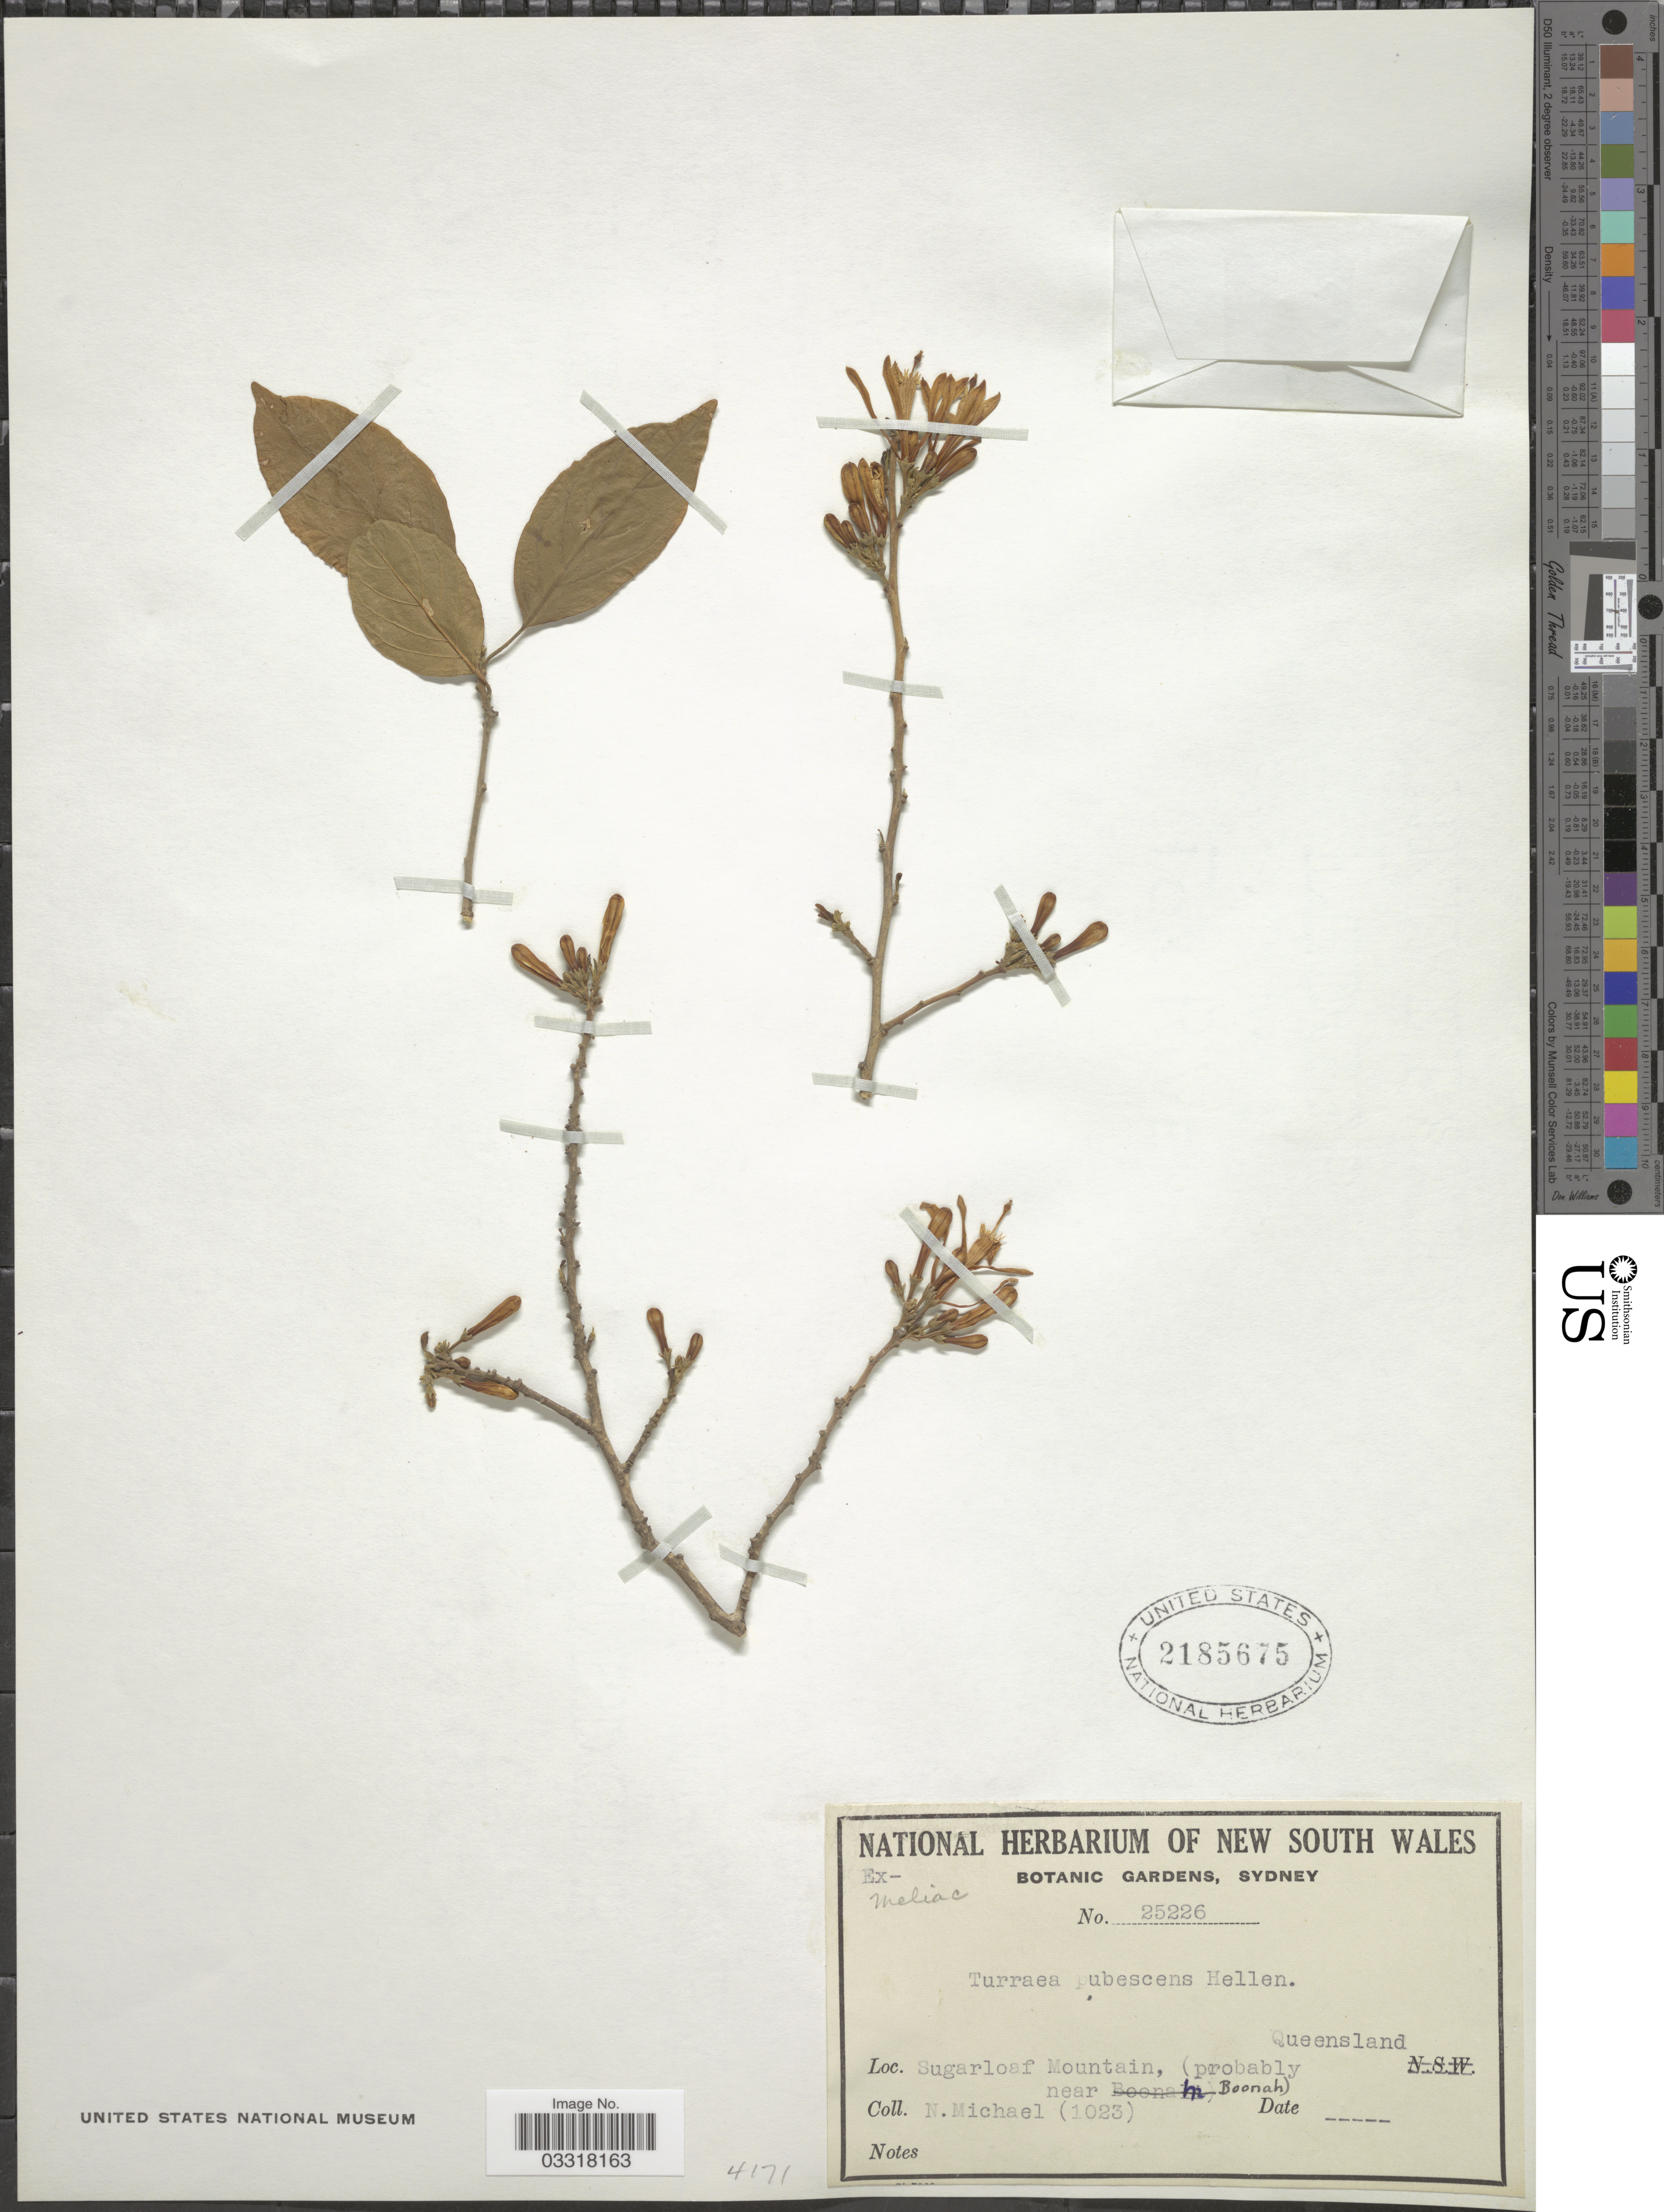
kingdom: Plantae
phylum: Tracheophyta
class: Magnoliopsida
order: Sapindales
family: Meliaceae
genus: Turraea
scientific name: Turraea pubescens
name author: Hell.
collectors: N. Michael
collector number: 1023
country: Australia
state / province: Queensland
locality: Sugarloaf Mountain, (probably near Boonah).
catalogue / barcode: US 2185675